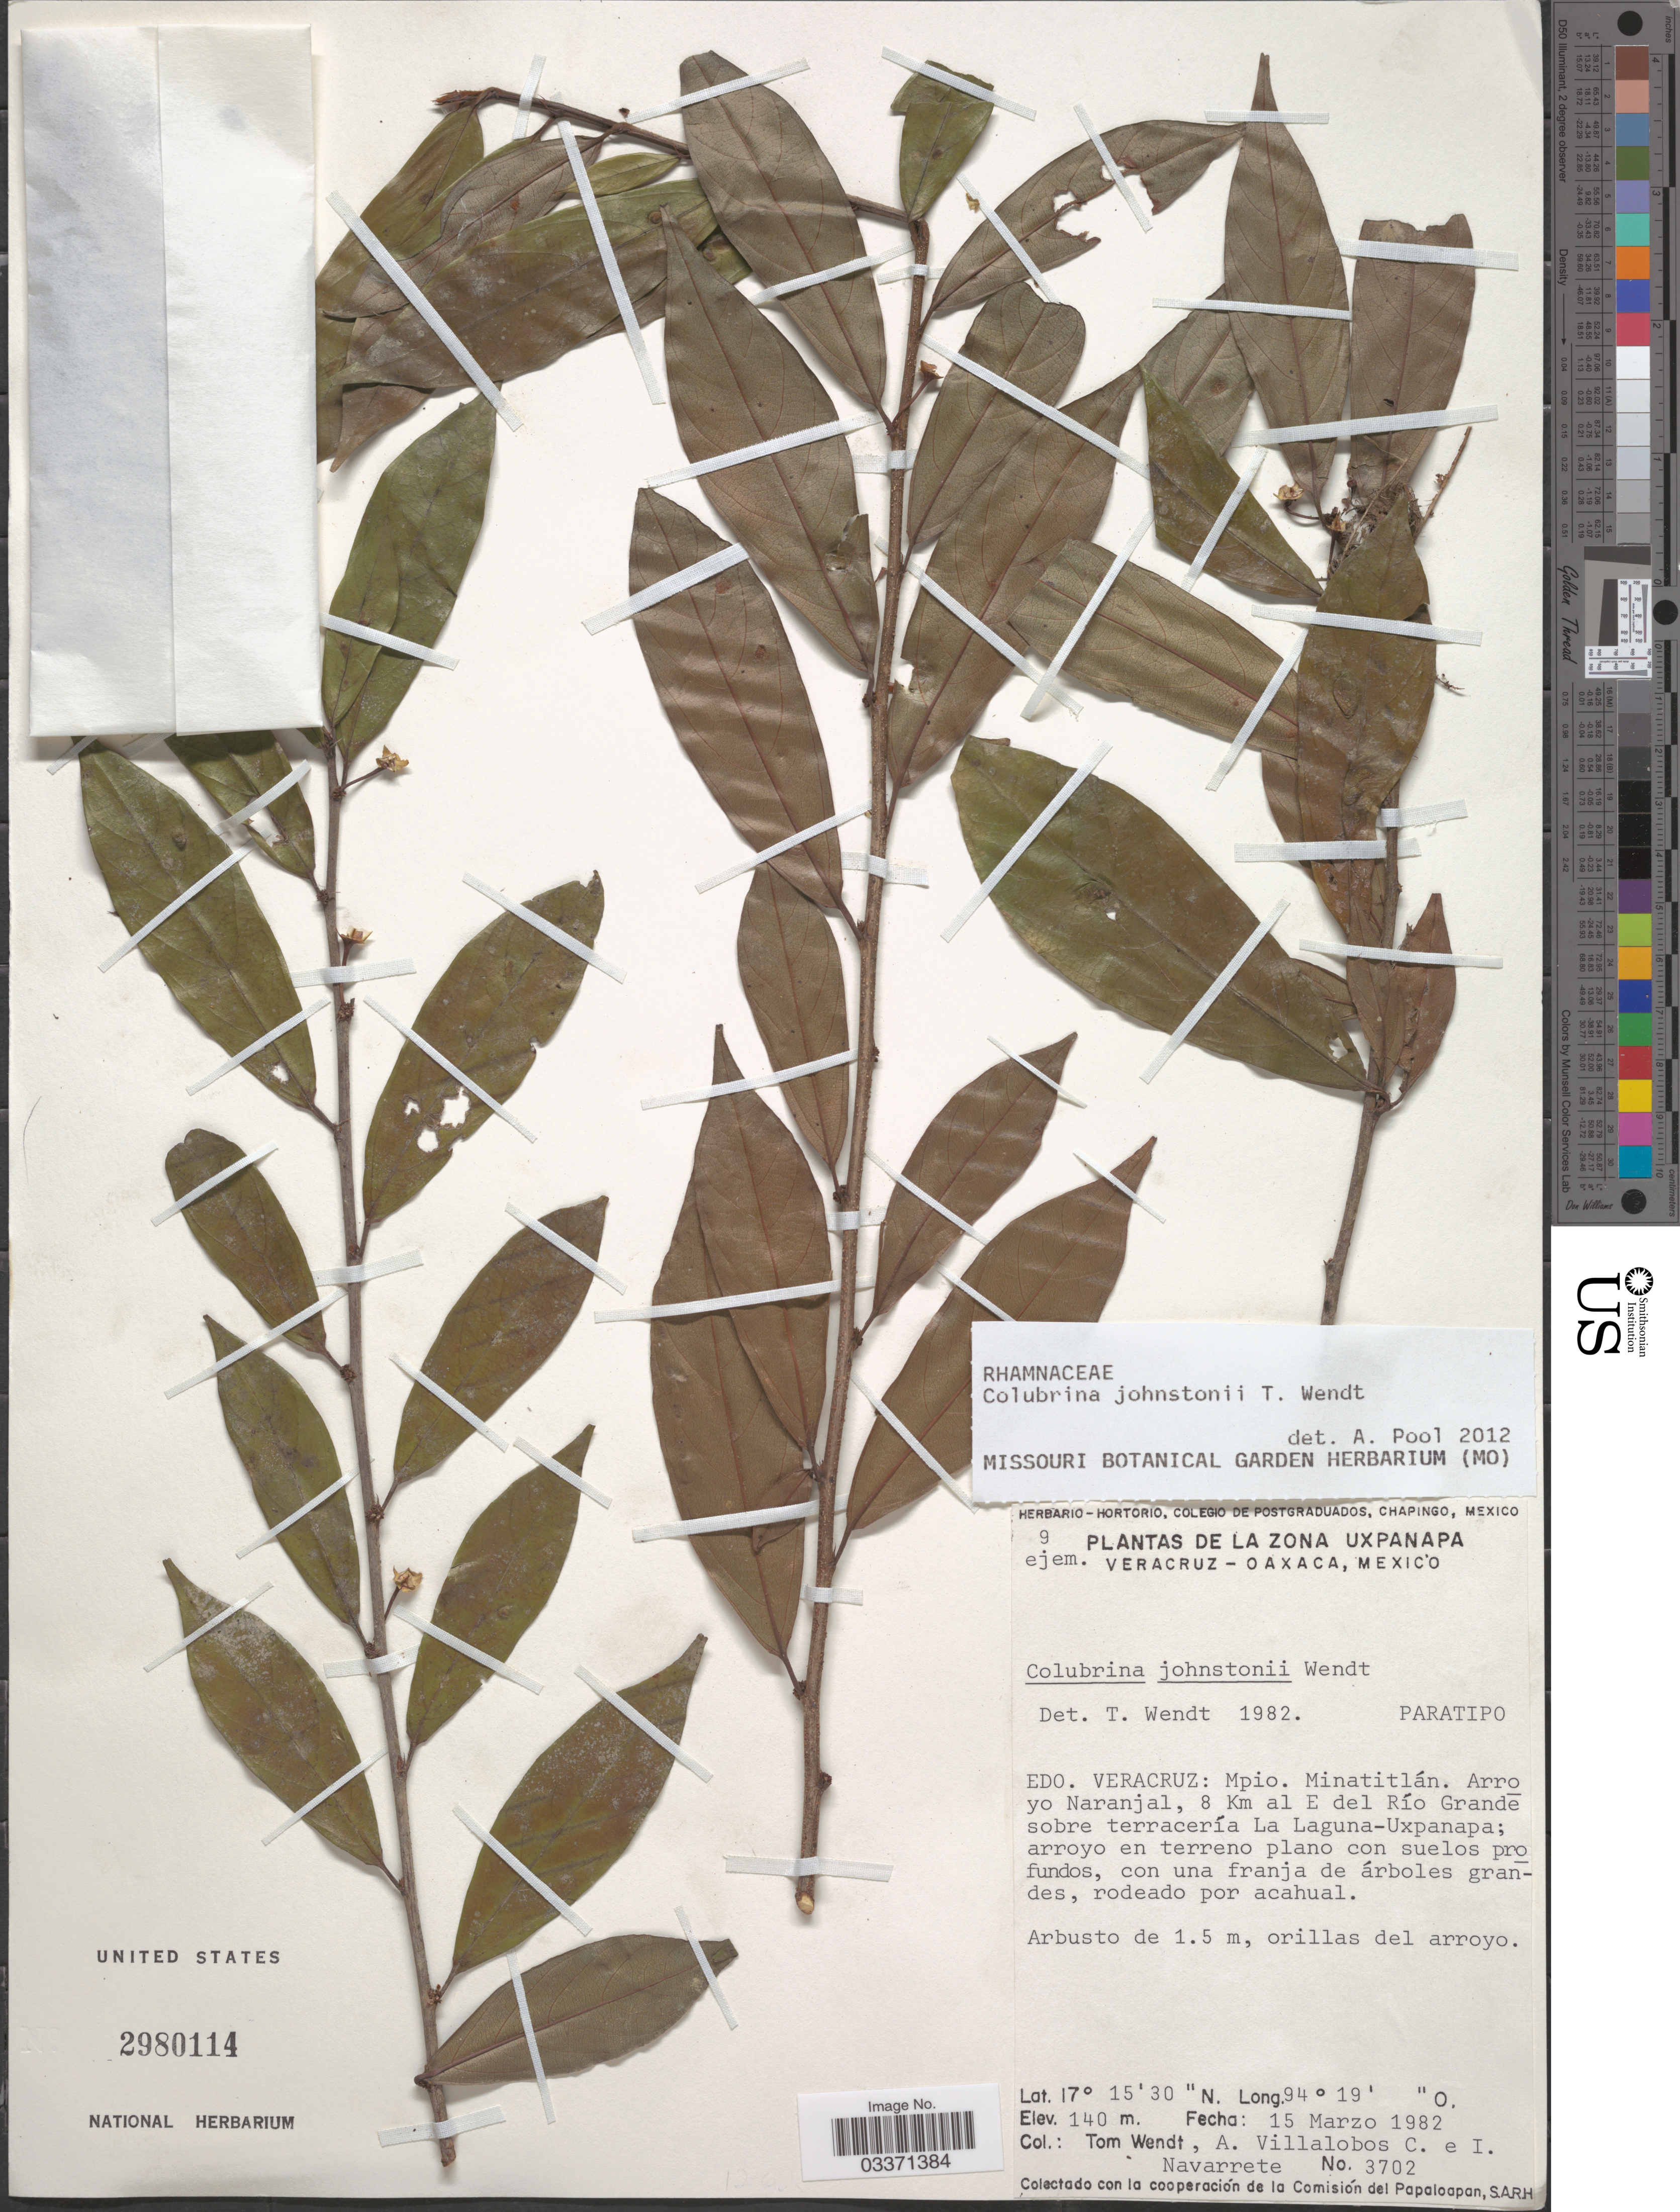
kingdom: Plantae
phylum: Tracheophyta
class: Magnoliopsida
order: Rosales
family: Rhamnaceae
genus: Colubrina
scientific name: Colubrina johnstonii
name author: T. Wendt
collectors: T. L. Wendt, A. Villalobos C. & I. Navarrete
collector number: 3702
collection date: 1982-03-15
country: Mexico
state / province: Veracruz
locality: De La Zona, Uxpana. Mpio. Minatitlán. Arroyo Naranjal, 8 Km al E del Río Grandé sobre terracería La Laguna-Uxpanapa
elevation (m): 140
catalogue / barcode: US 2980114